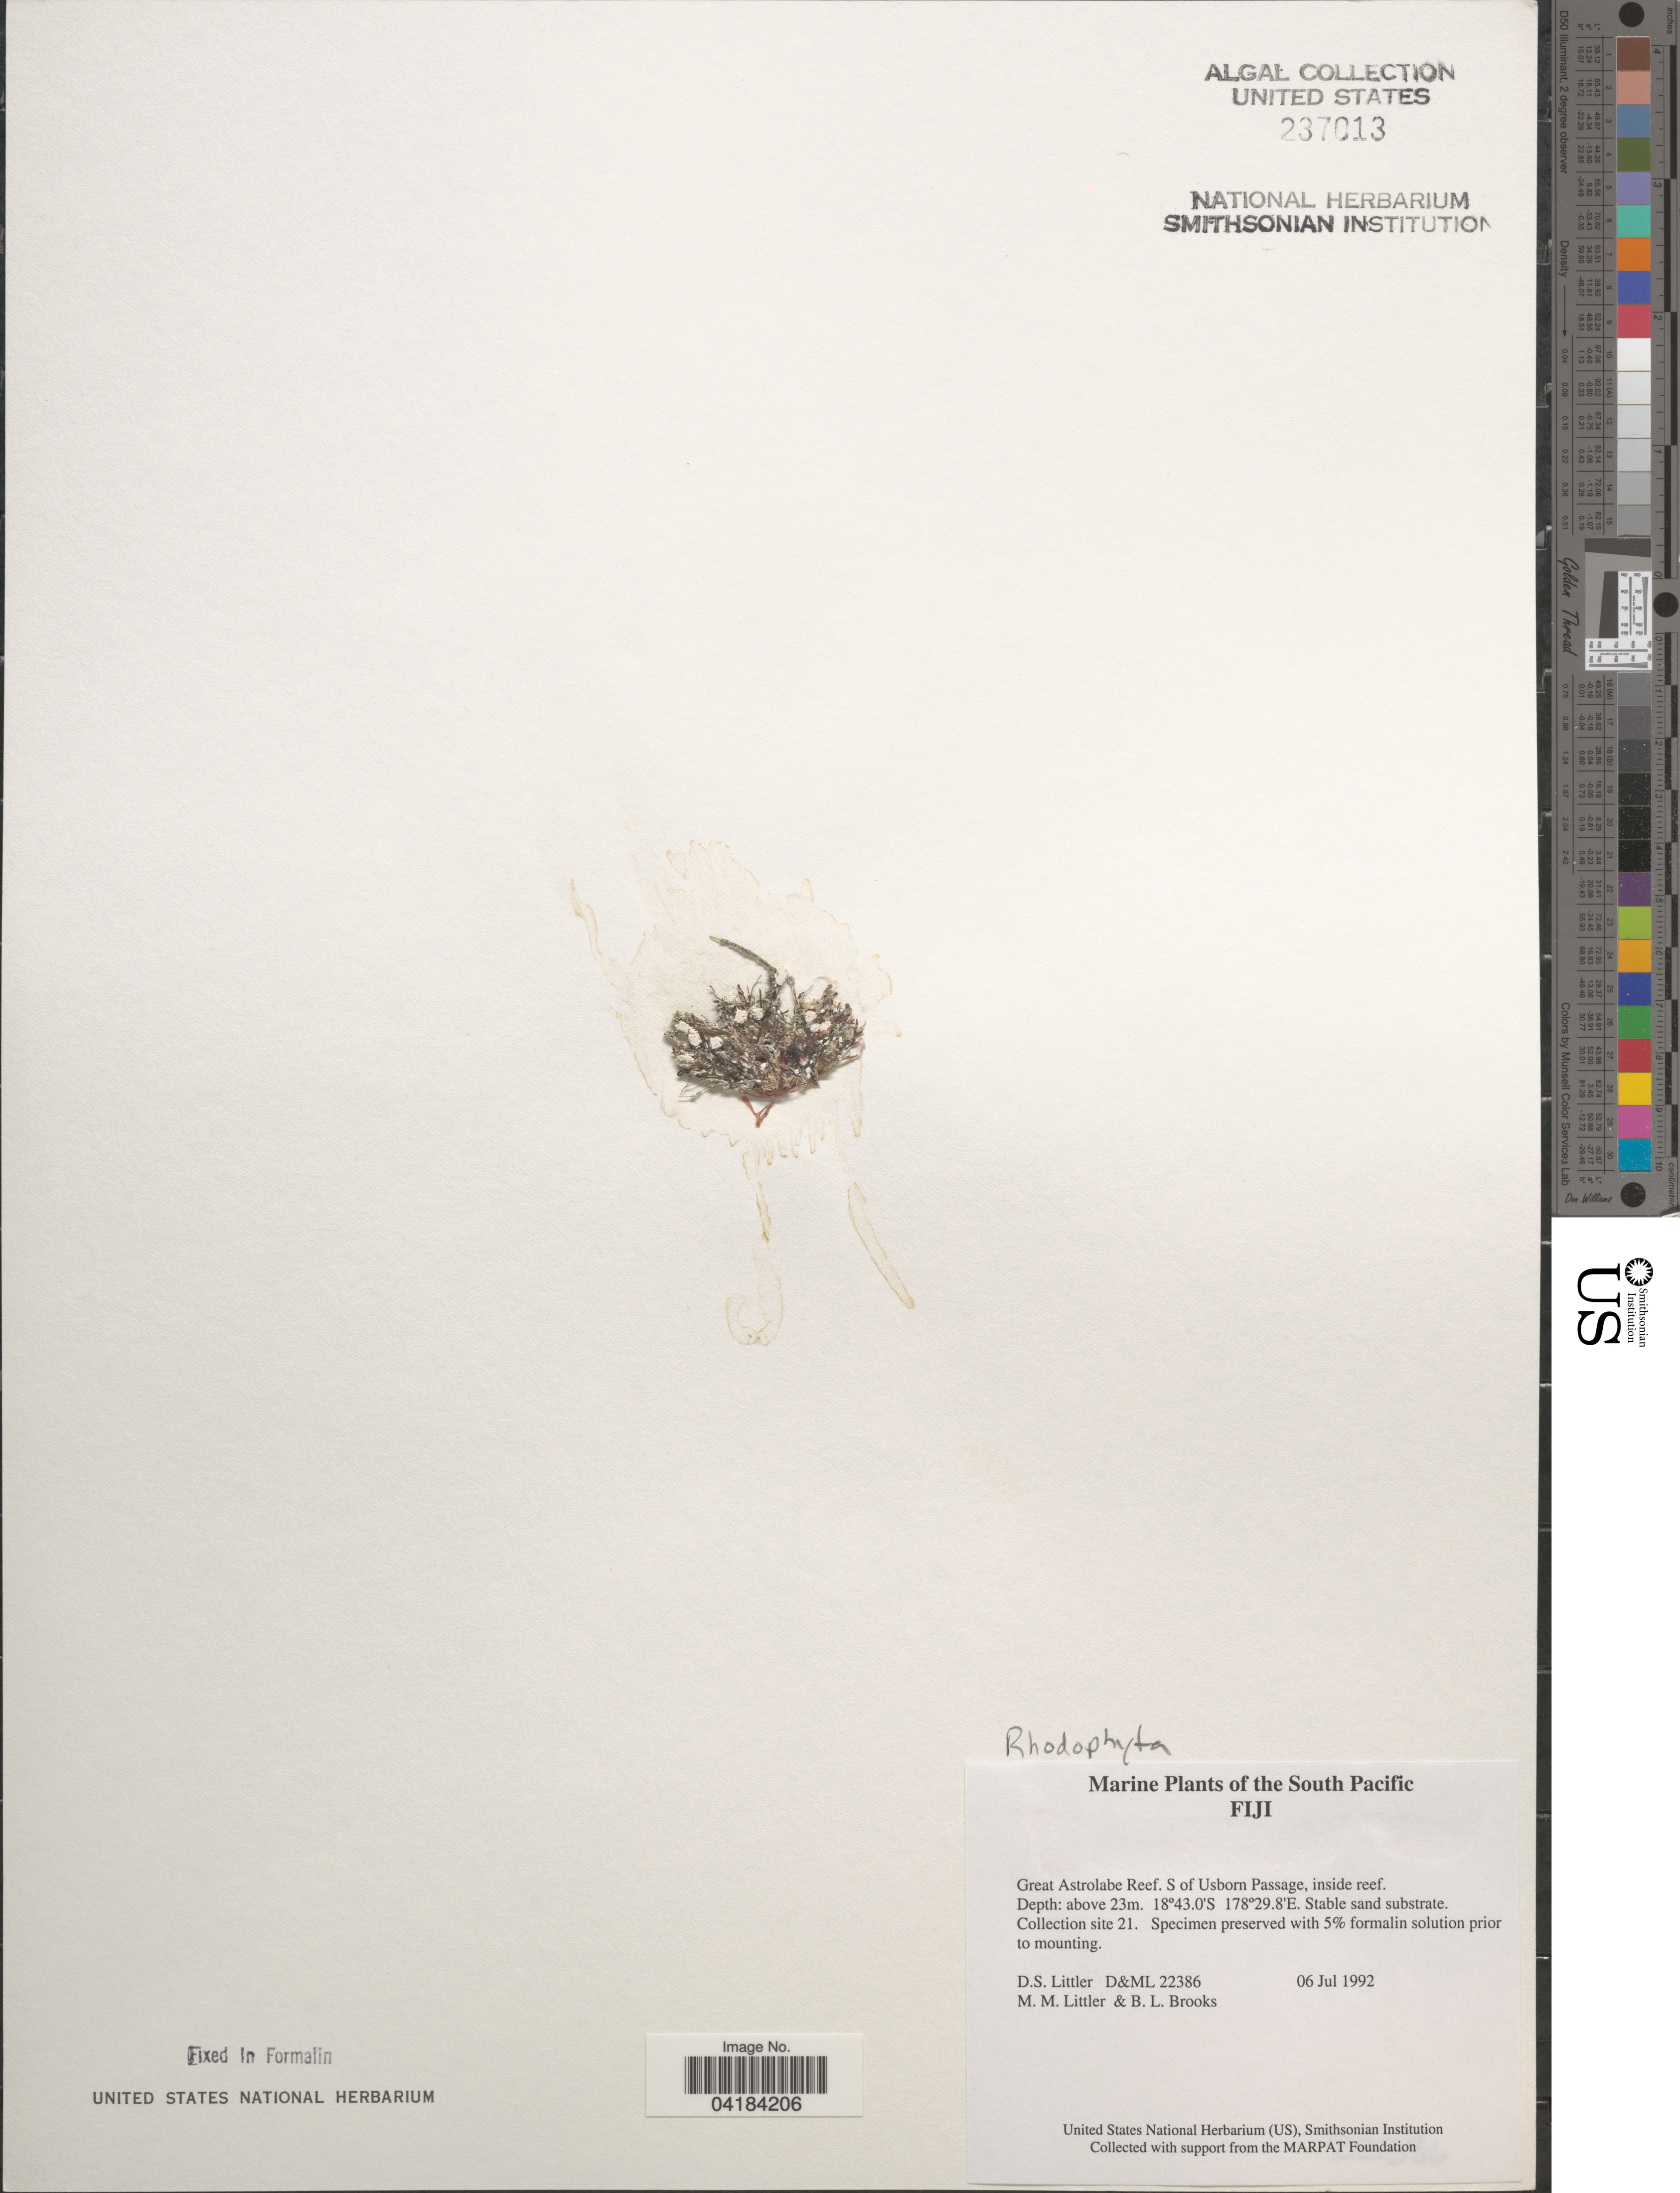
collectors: D. S. Littler & B. Brooks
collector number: D&ML22386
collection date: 1992-07-06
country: Fiji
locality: The South Pacific. Great Astrolabe Reef. S of Usborn Passage, inside reef. Collection site 21.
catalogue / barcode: US 237013